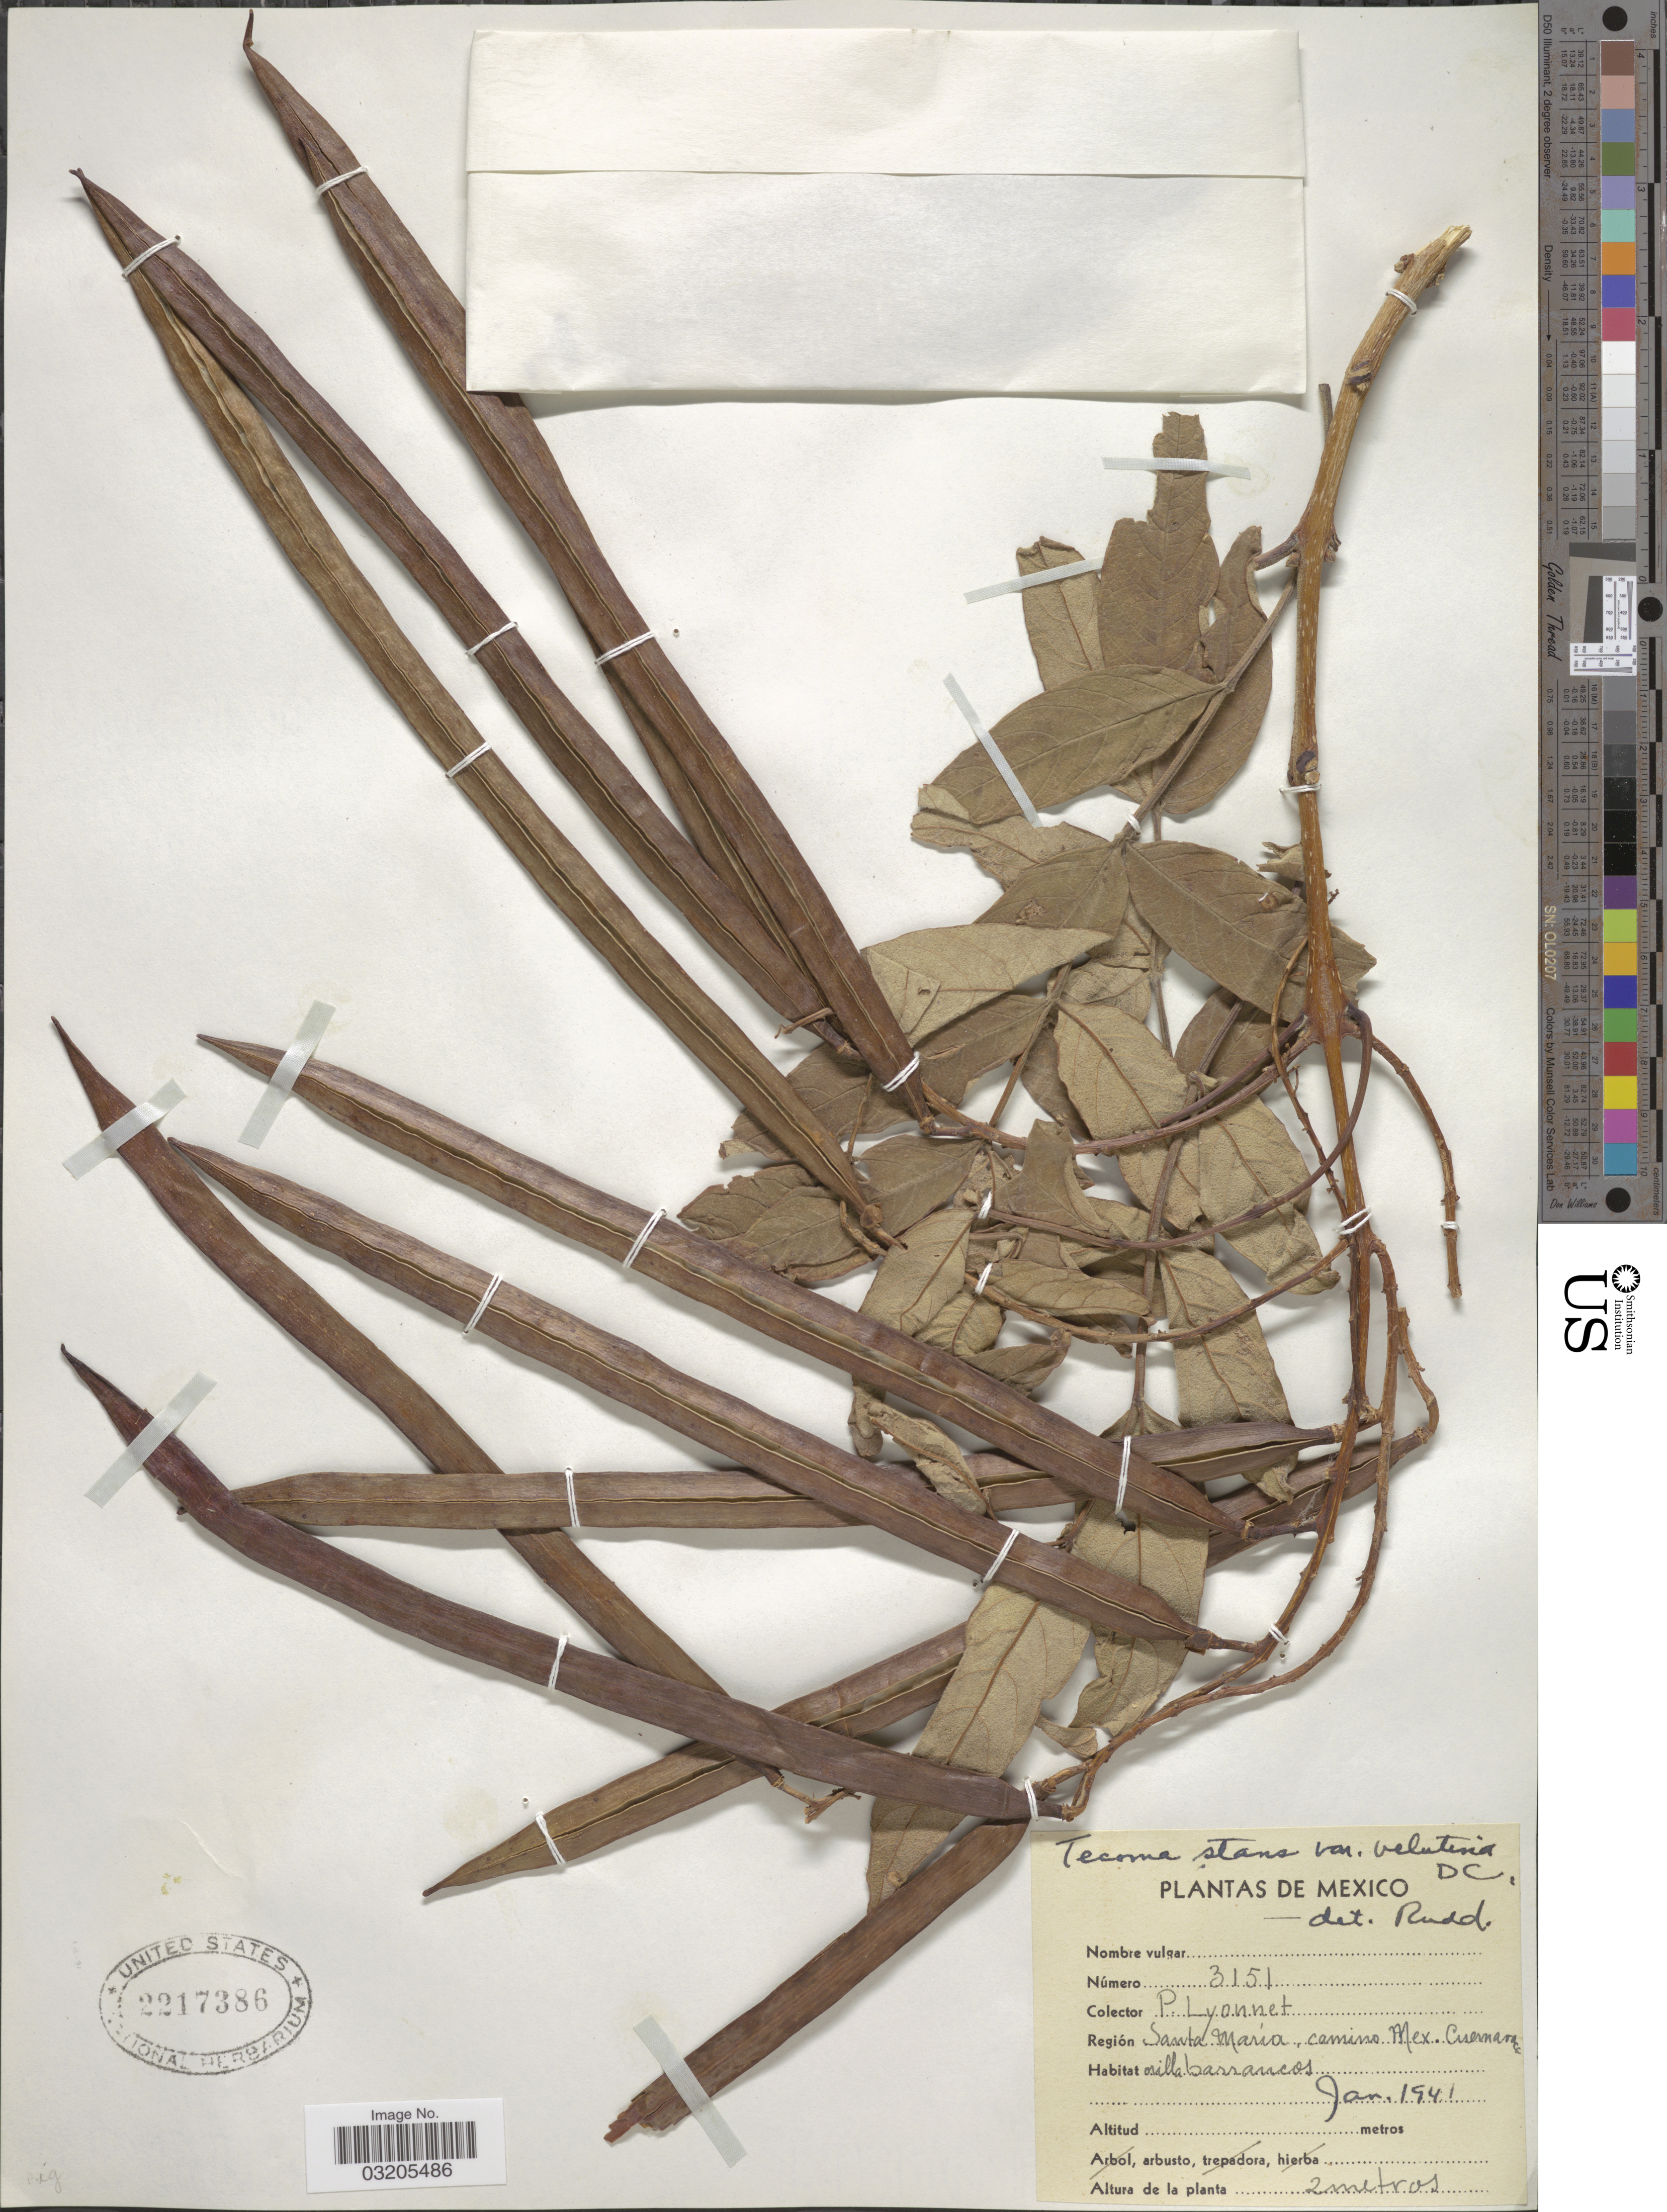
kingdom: Plantae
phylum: Tracheophyta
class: Magnoliopsida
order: Lamiales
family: Bignoniaceae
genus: Tecoma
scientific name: Tecoma stans var. velutina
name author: DC.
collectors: P. Lyonnet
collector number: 3151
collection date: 1941-01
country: Mexico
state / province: México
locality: Región Santa María, camino Mex. Cuernavacá. Orilla Barrancos.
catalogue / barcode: US 2217386